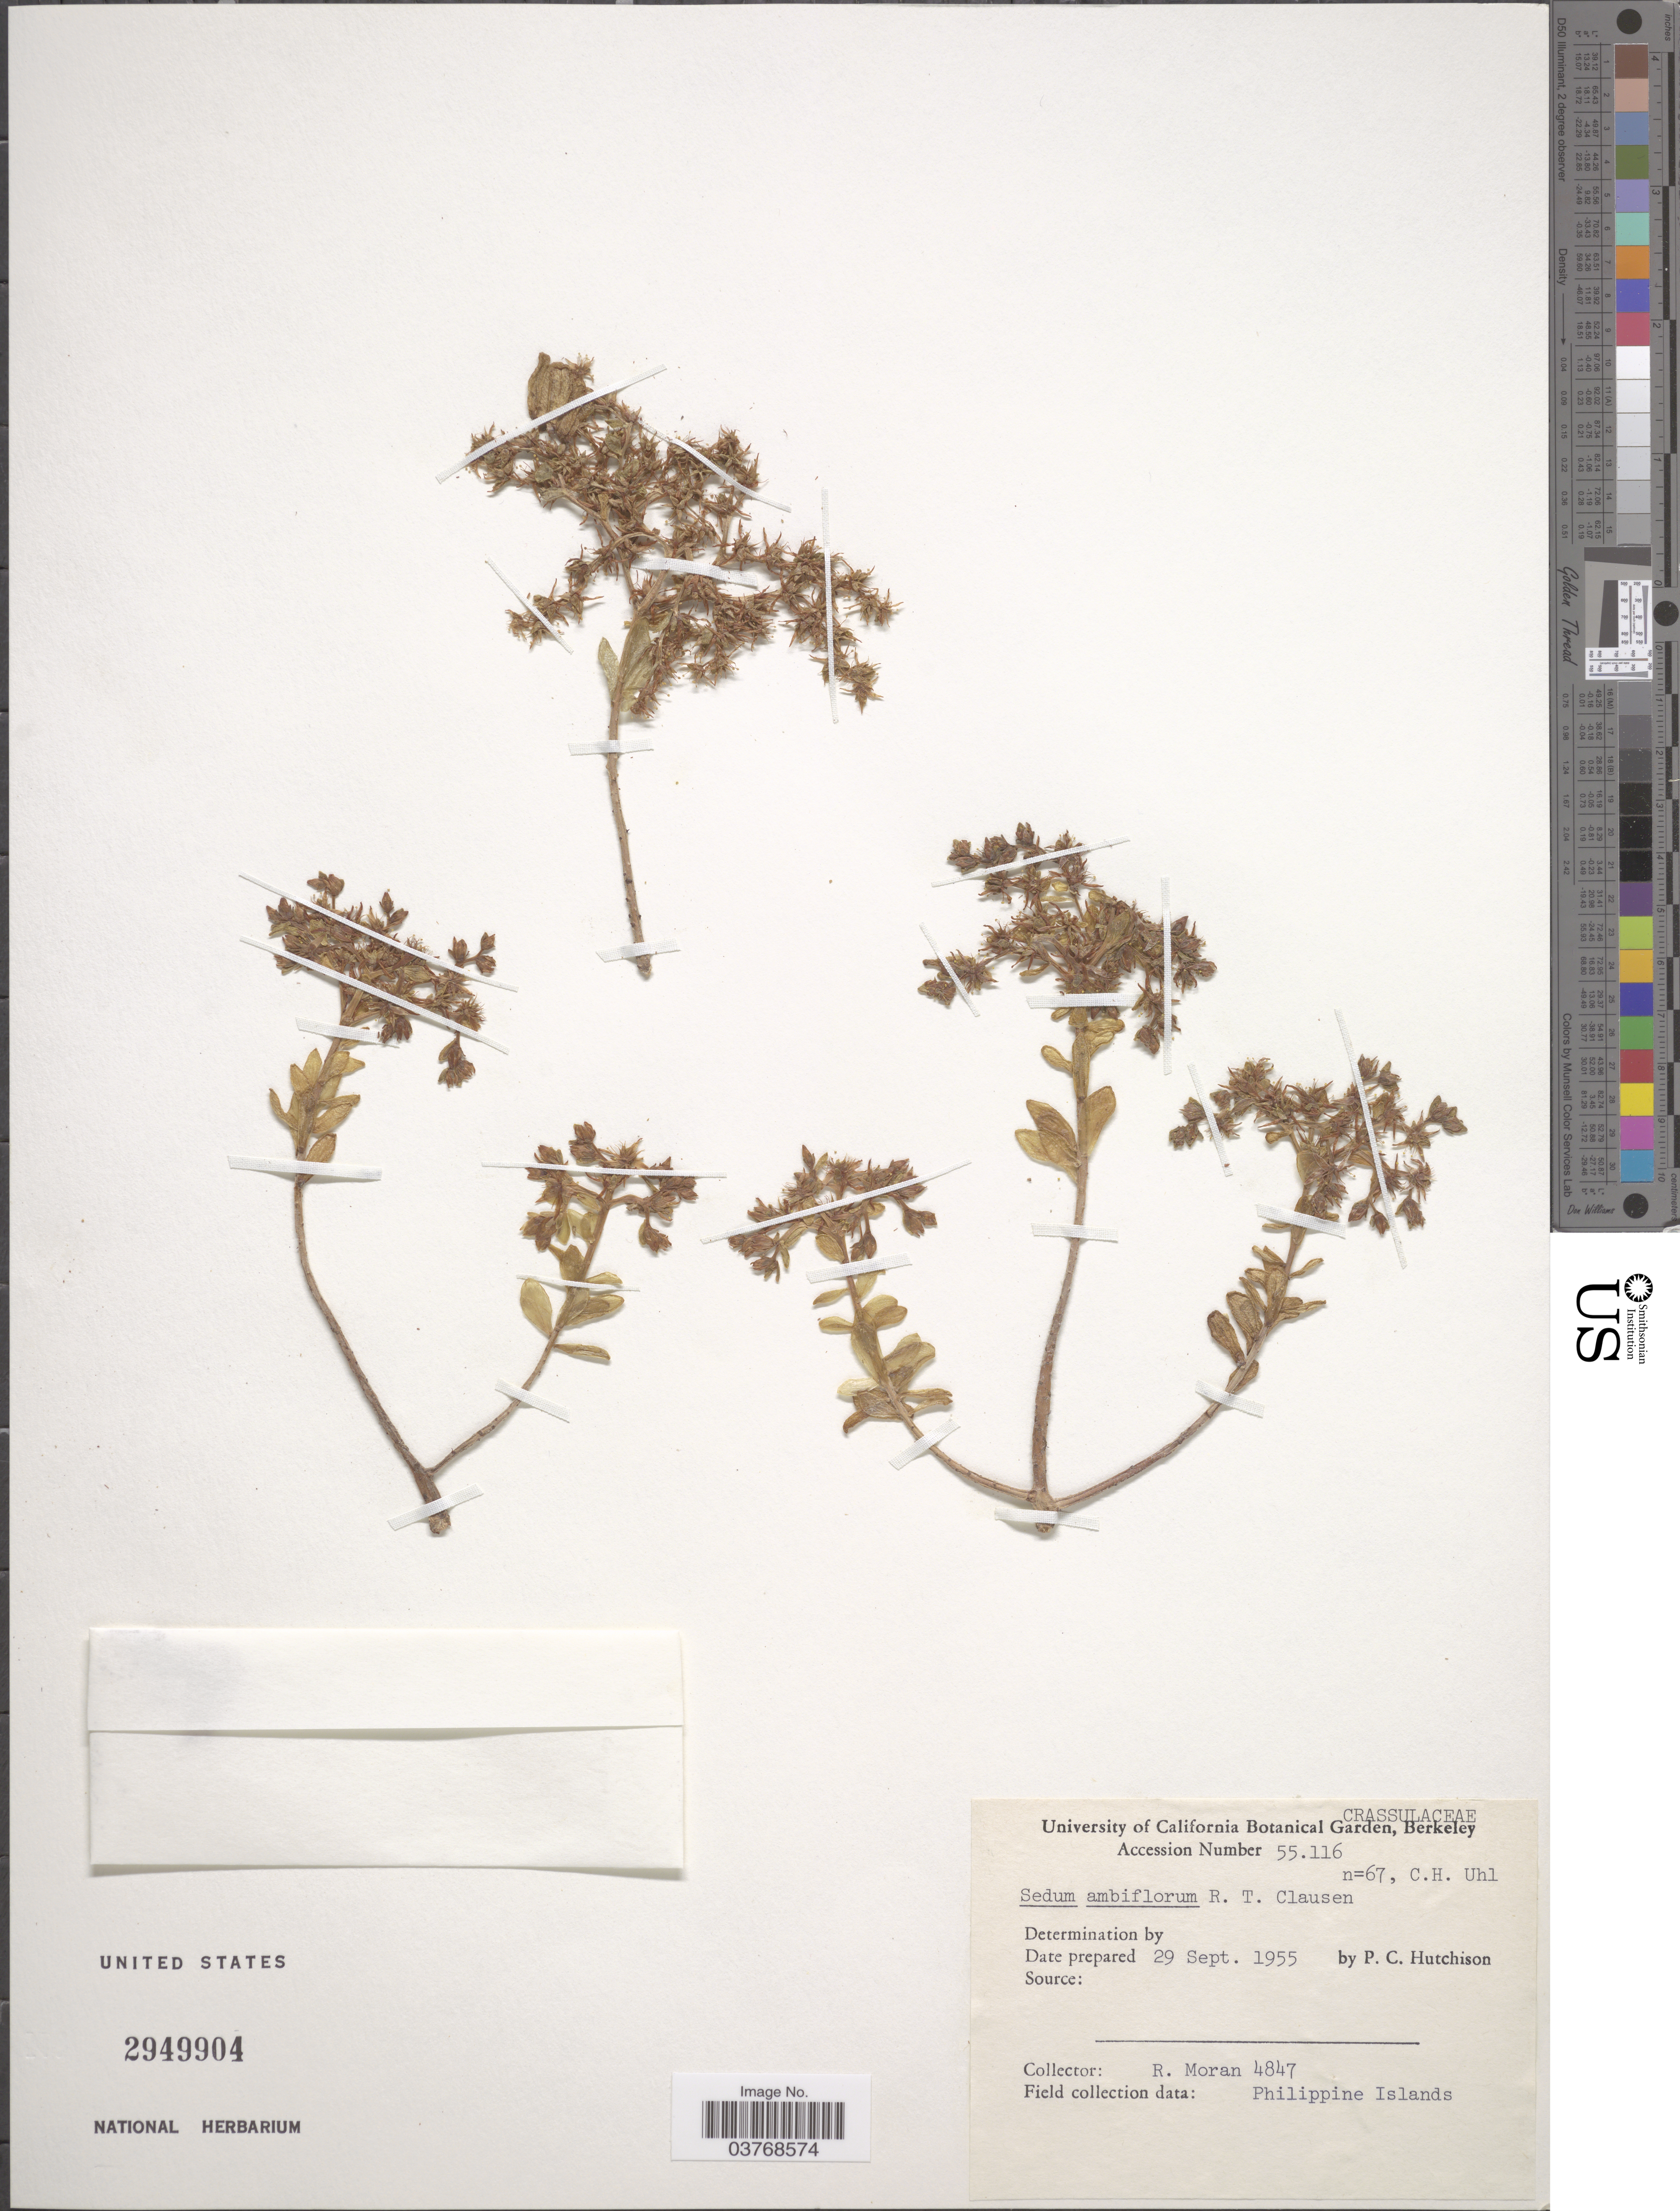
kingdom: Plantae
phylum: Tracheophyta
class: Magnoliopsida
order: Saxifragales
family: Crassulaceae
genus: Sedum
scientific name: Sedum ambiflorum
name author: R.T. Clausen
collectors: P. C. Hutchison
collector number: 55116?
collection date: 1955-09-29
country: United States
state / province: California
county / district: Alameda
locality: University of California Botanical Garden, Berkeley.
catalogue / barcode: US 2949904